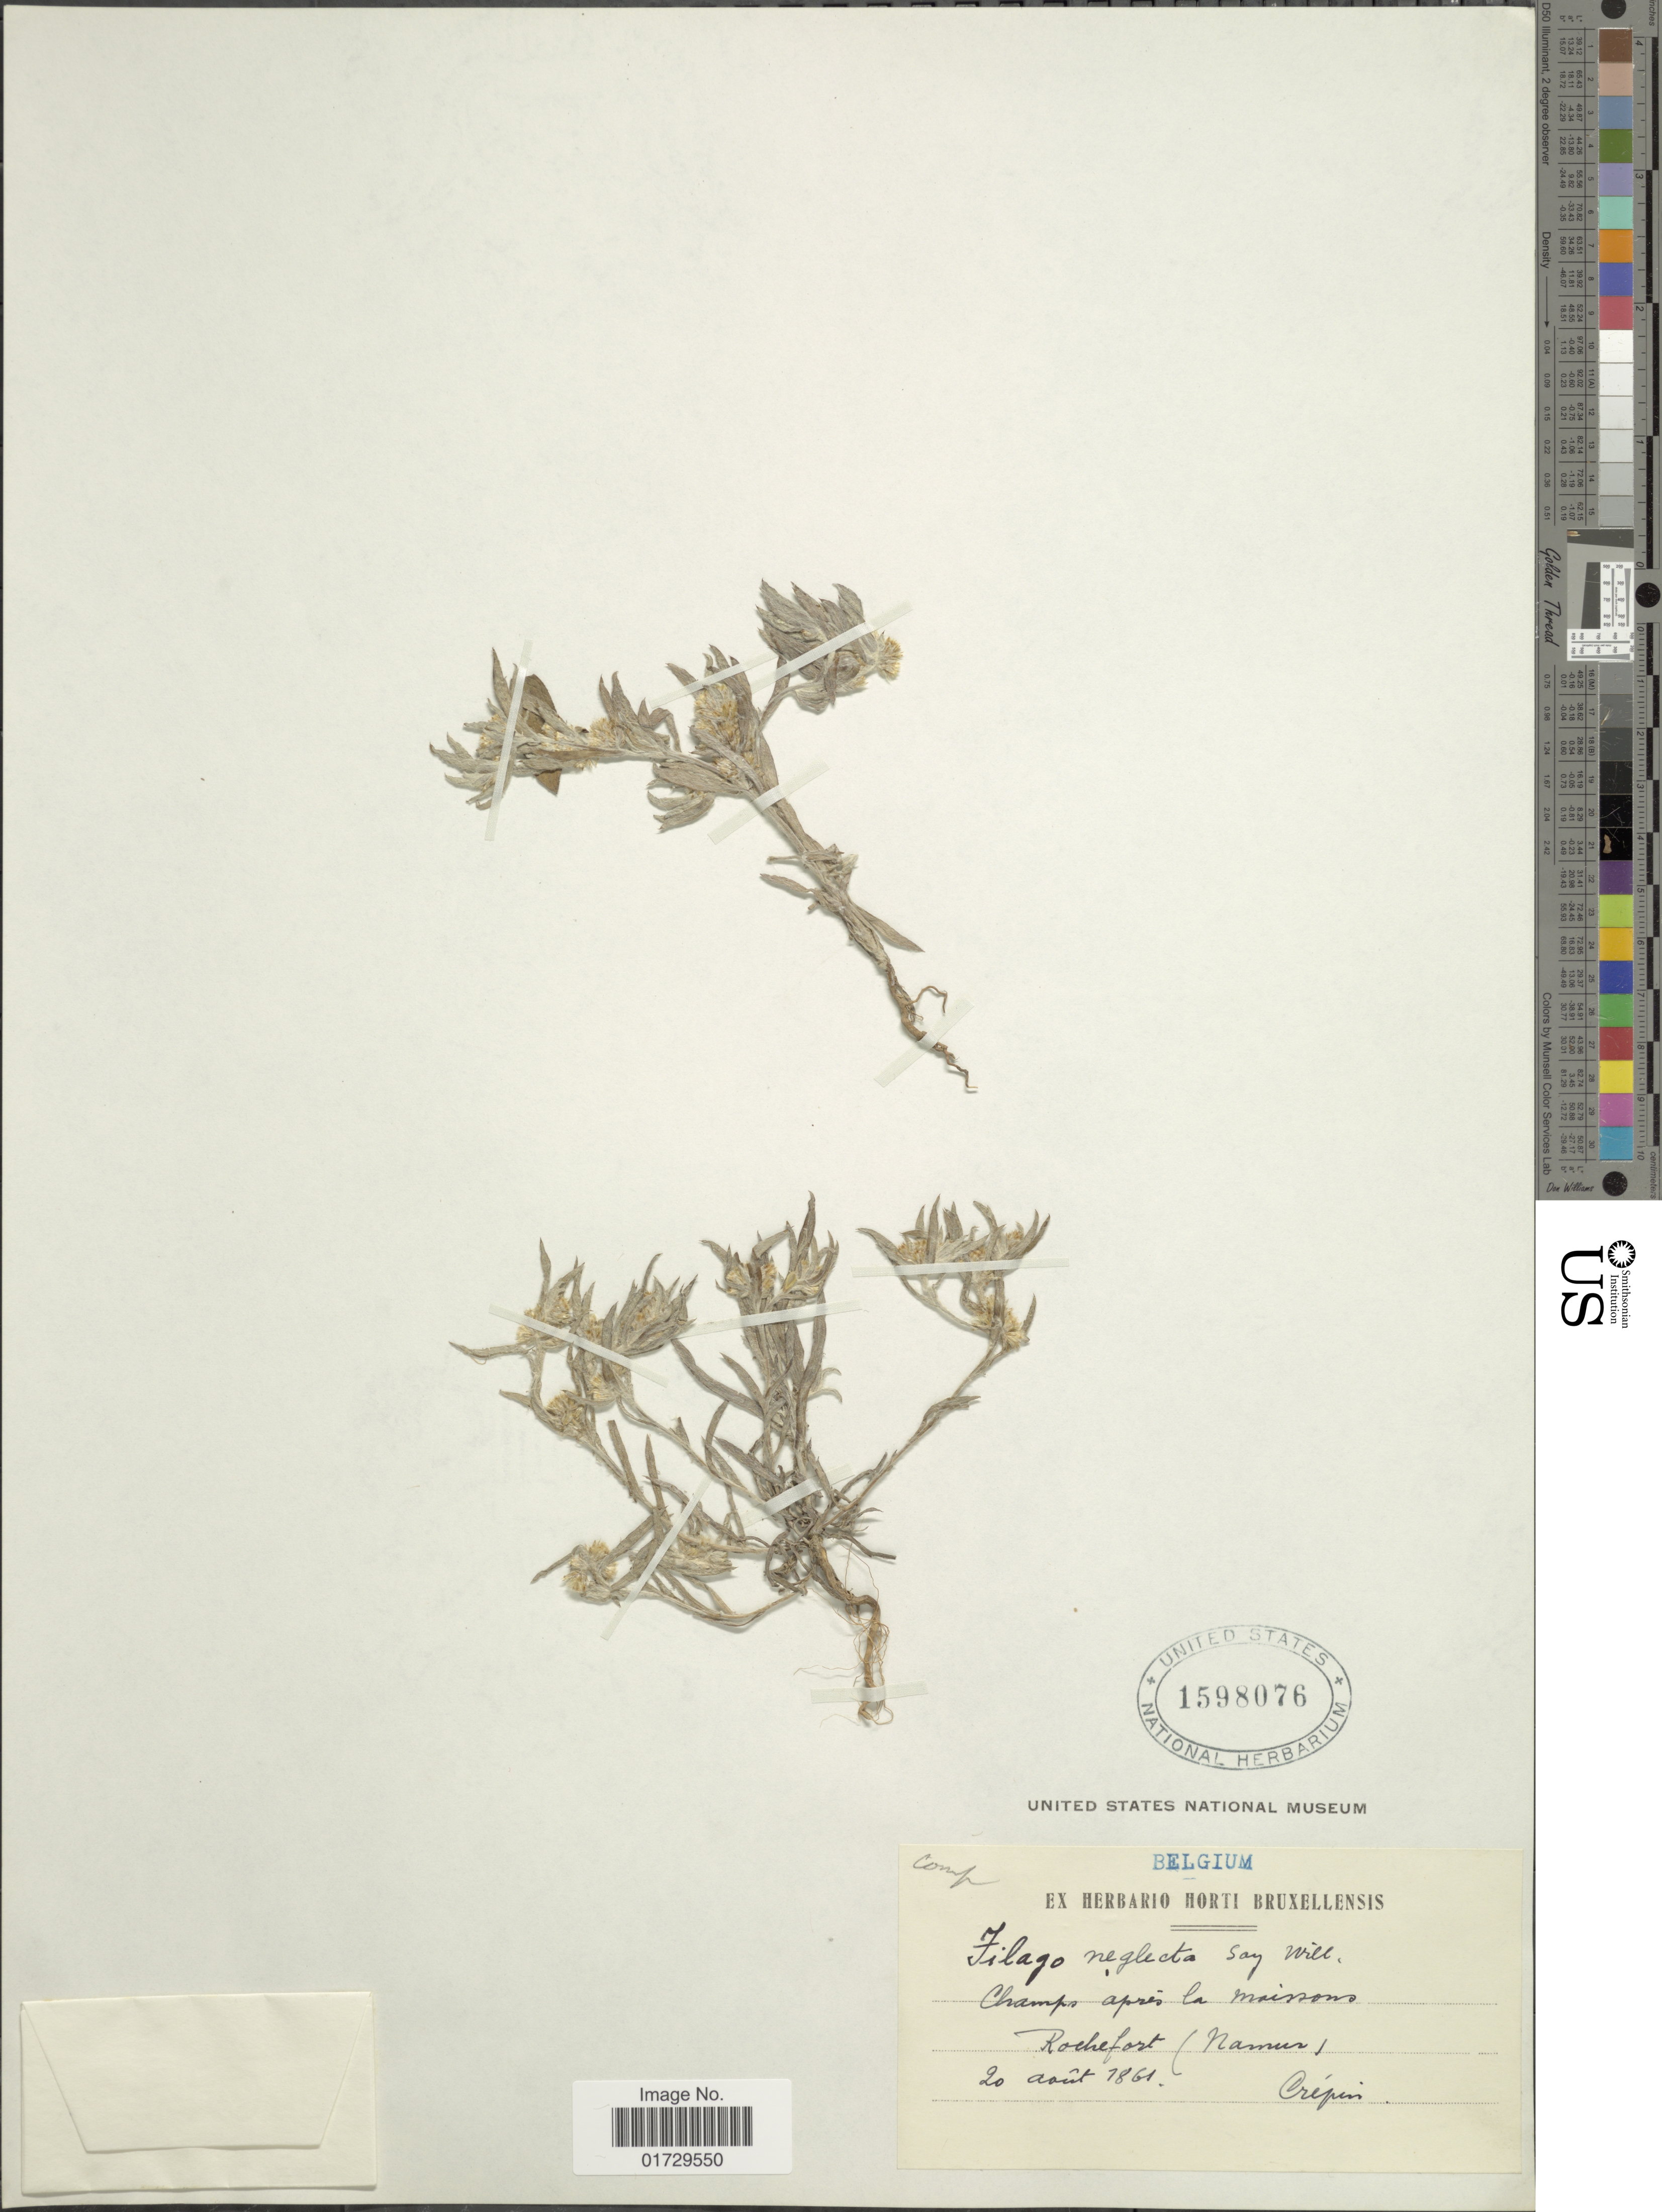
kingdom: Plantae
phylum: Tracheophyta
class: Magnoliopsida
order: Asterales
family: Asteraceae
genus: Filago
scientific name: Filago neglecta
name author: (Soy.-Will.) DC.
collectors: Crepin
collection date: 1861-08-20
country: Belgium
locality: Champ apres la maissons Rochefort (Namur) [interpreted]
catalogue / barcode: US 1598076